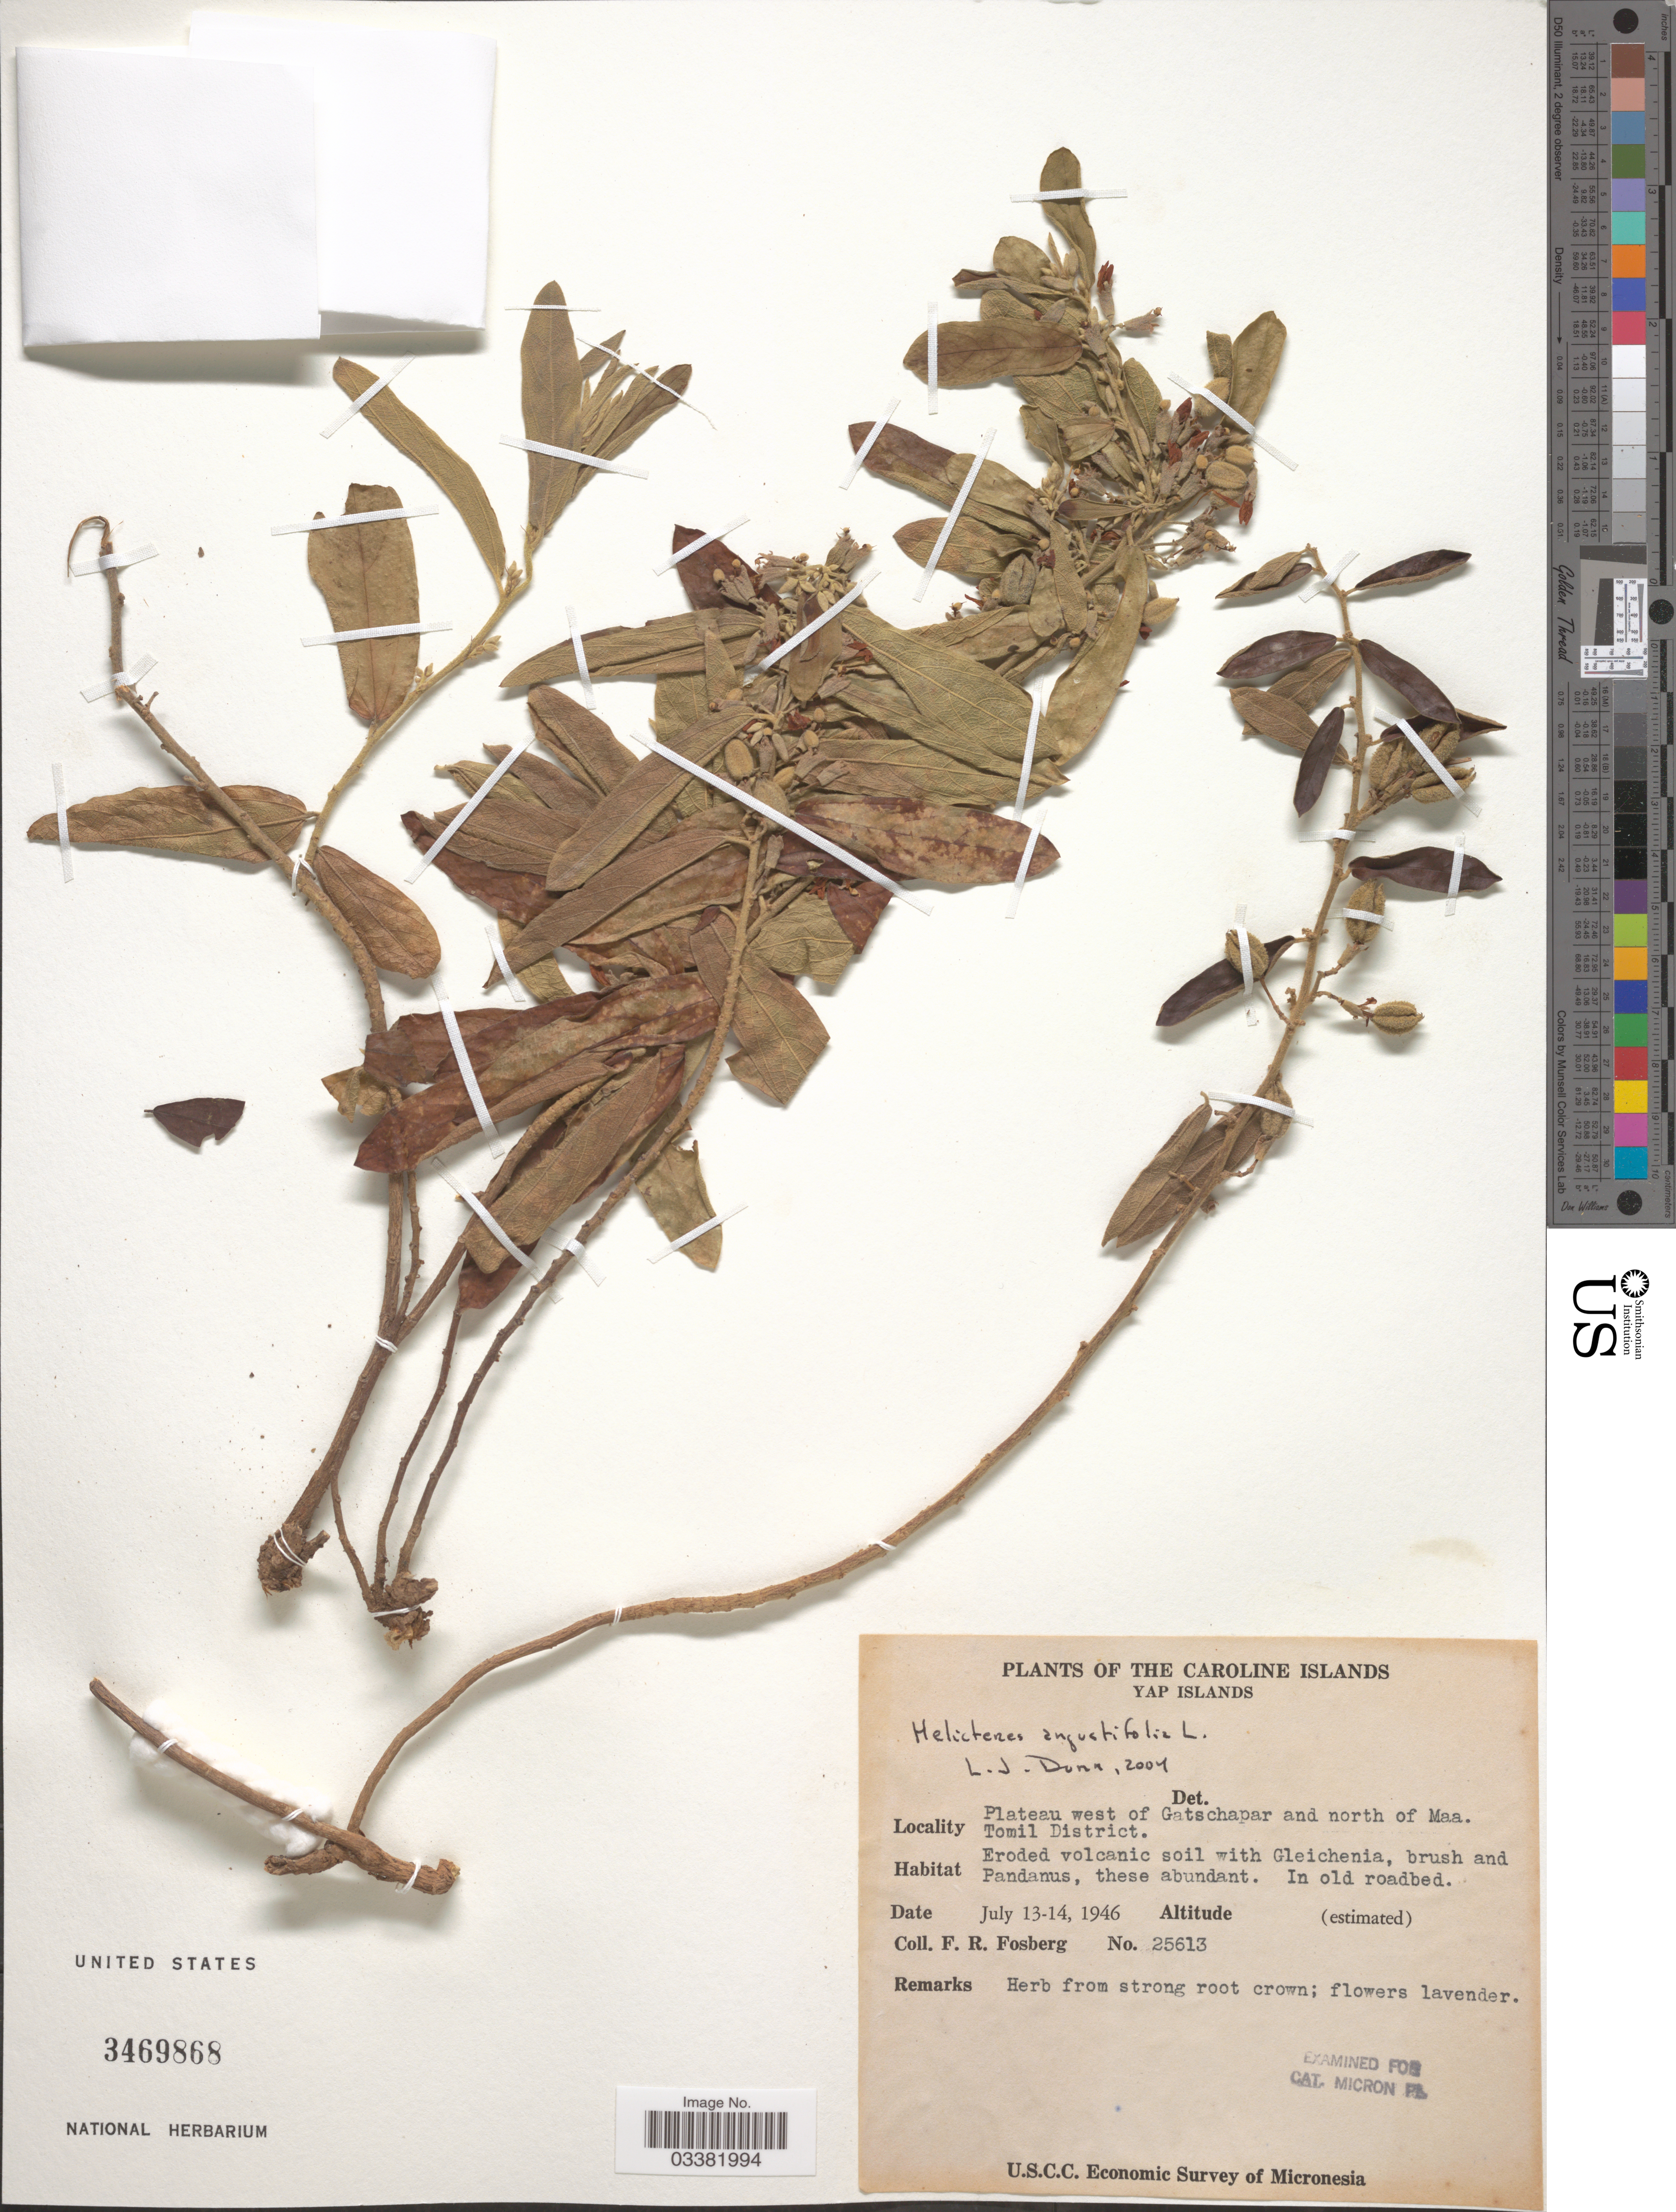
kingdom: Plantae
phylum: Tracheophyta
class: Magnoliopsida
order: Malvales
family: Malvaceae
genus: Helicteres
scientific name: Helicteres angustifolia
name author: L.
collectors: F. R. Fosberg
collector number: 25613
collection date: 1946-07-13/1946-07-14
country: Micronesia, Federated States of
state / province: Yap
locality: The Caroline Islands. Yap Islands. Plateau west of Gatschapar and north of Maa. Tomil District.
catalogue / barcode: US 3469868